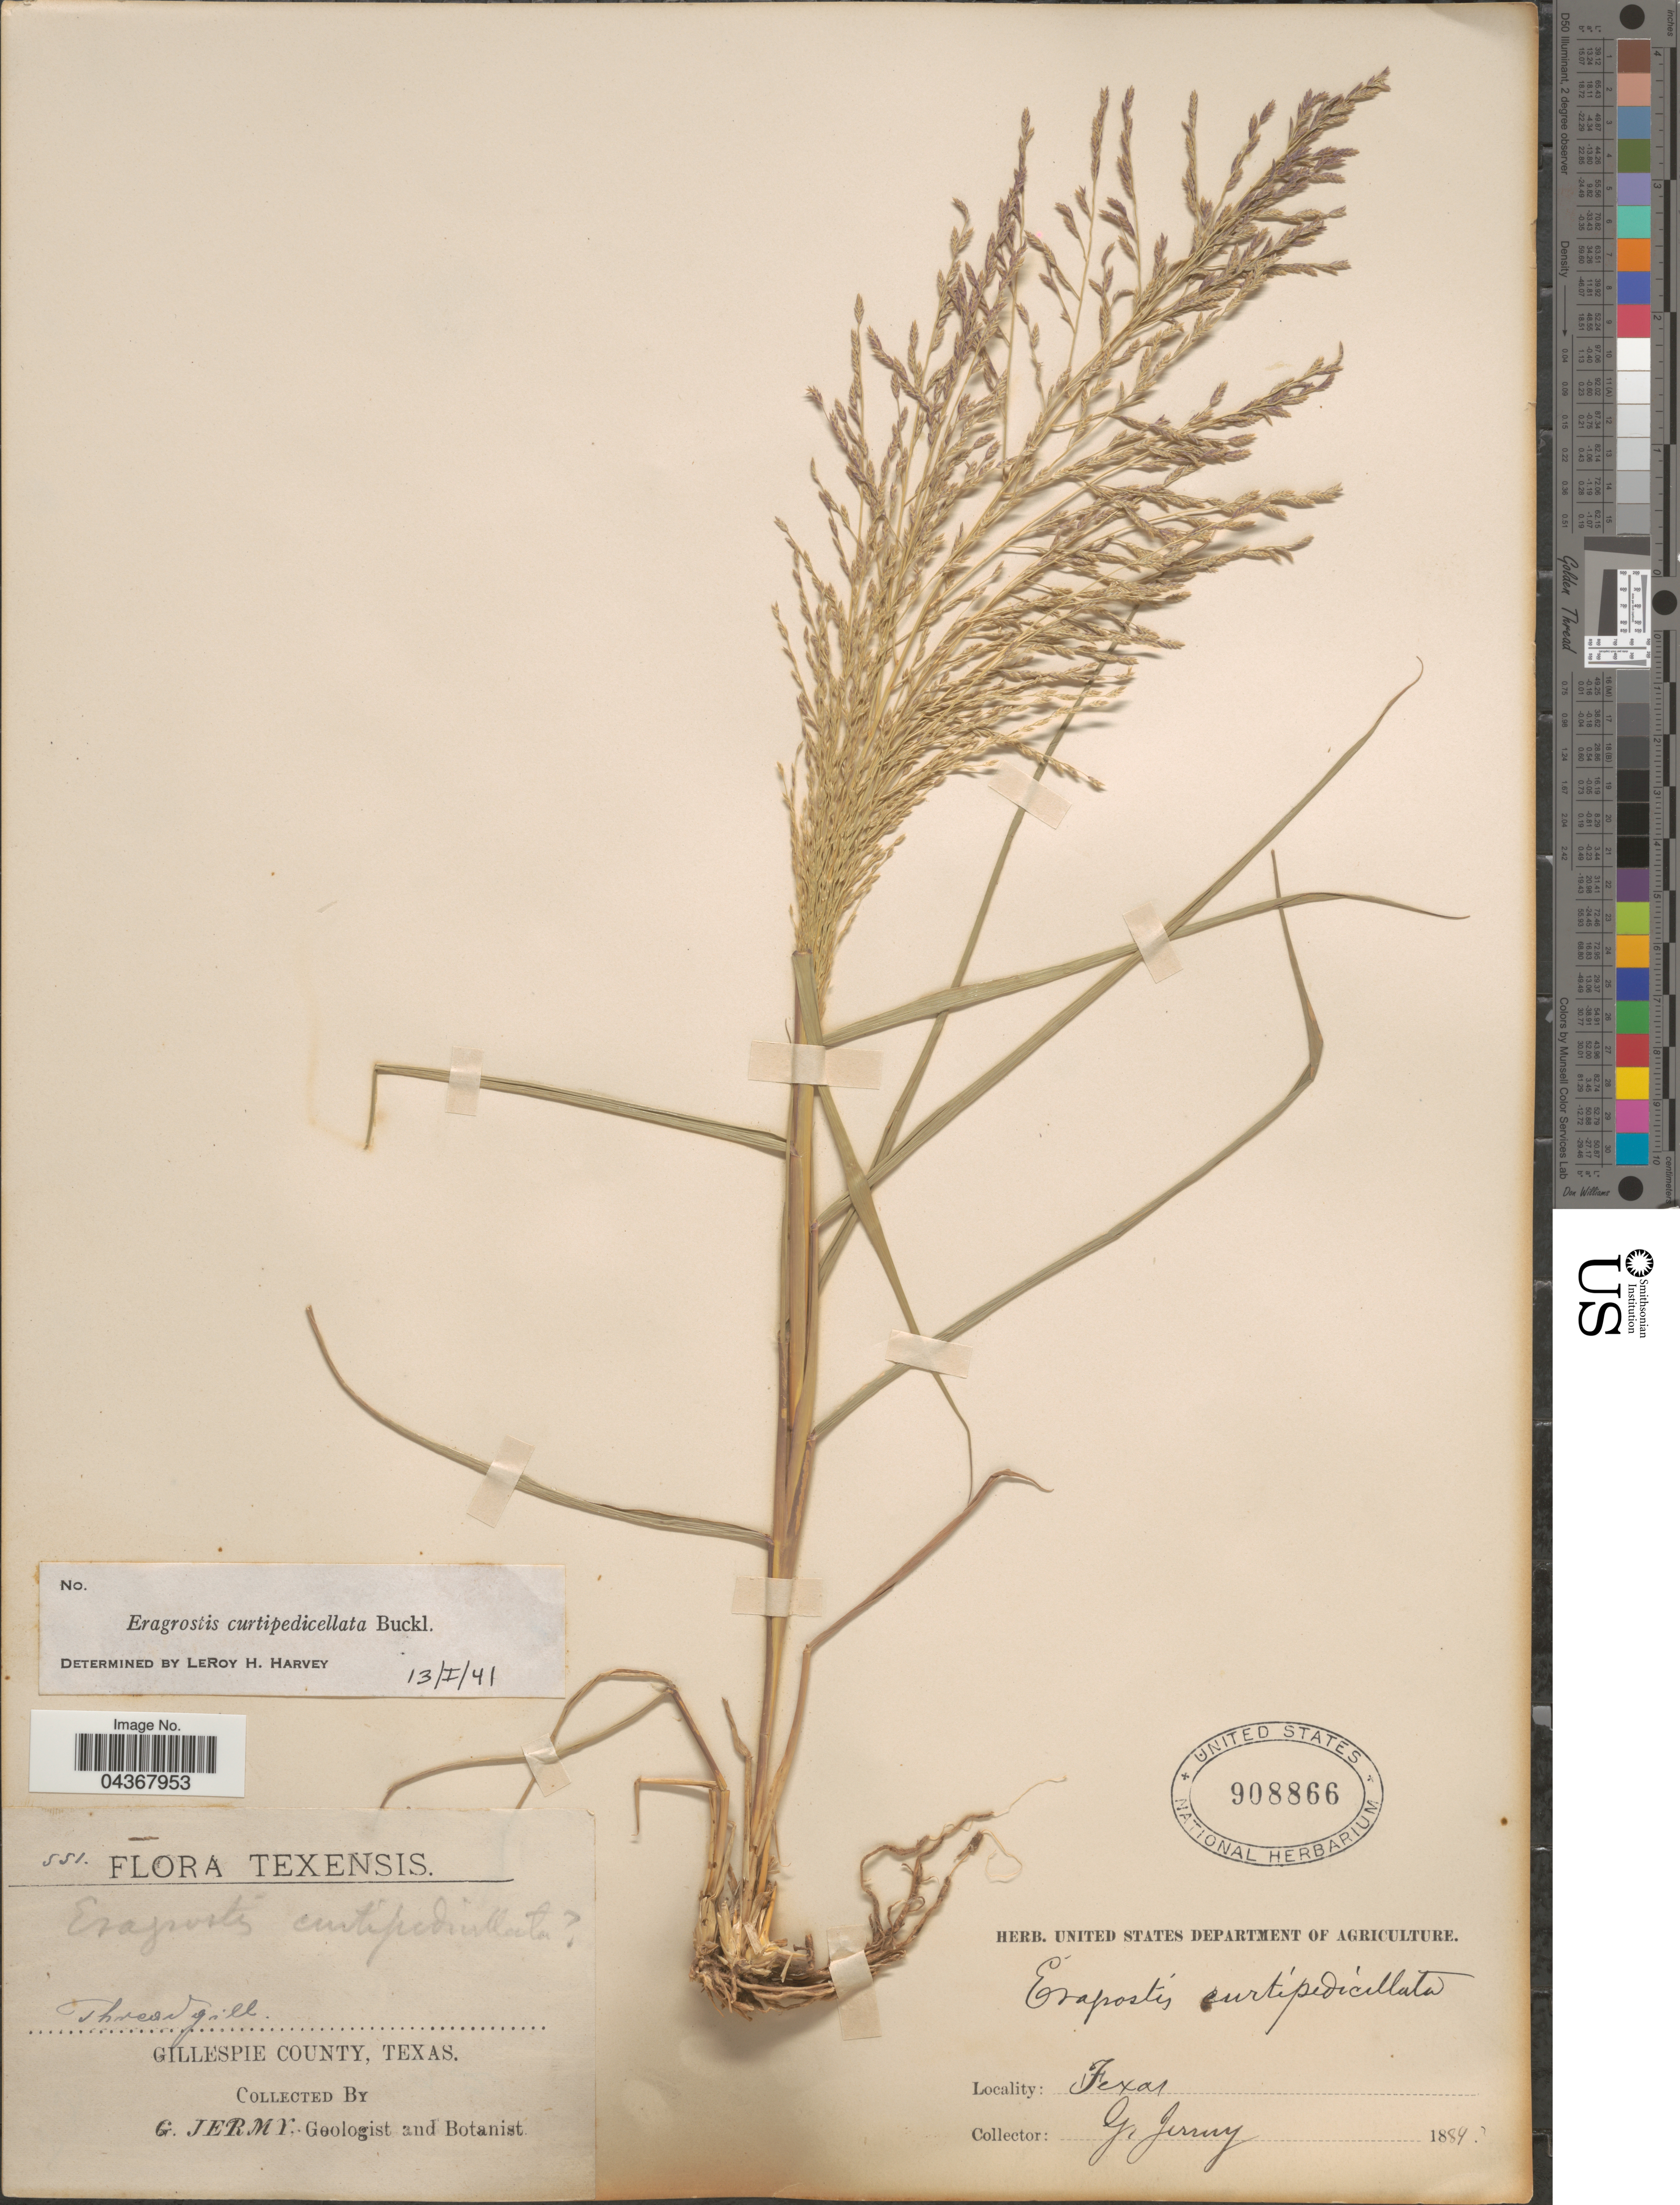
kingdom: Plantae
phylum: Tracheophyta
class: Liliopsida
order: Poales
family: Poaceae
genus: Eragrostis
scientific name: Eragrostis curtipedicellata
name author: Buckley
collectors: G. Jermy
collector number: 551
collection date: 1884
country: United States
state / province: Texas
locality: Gillespie County.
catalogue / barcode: US 908866